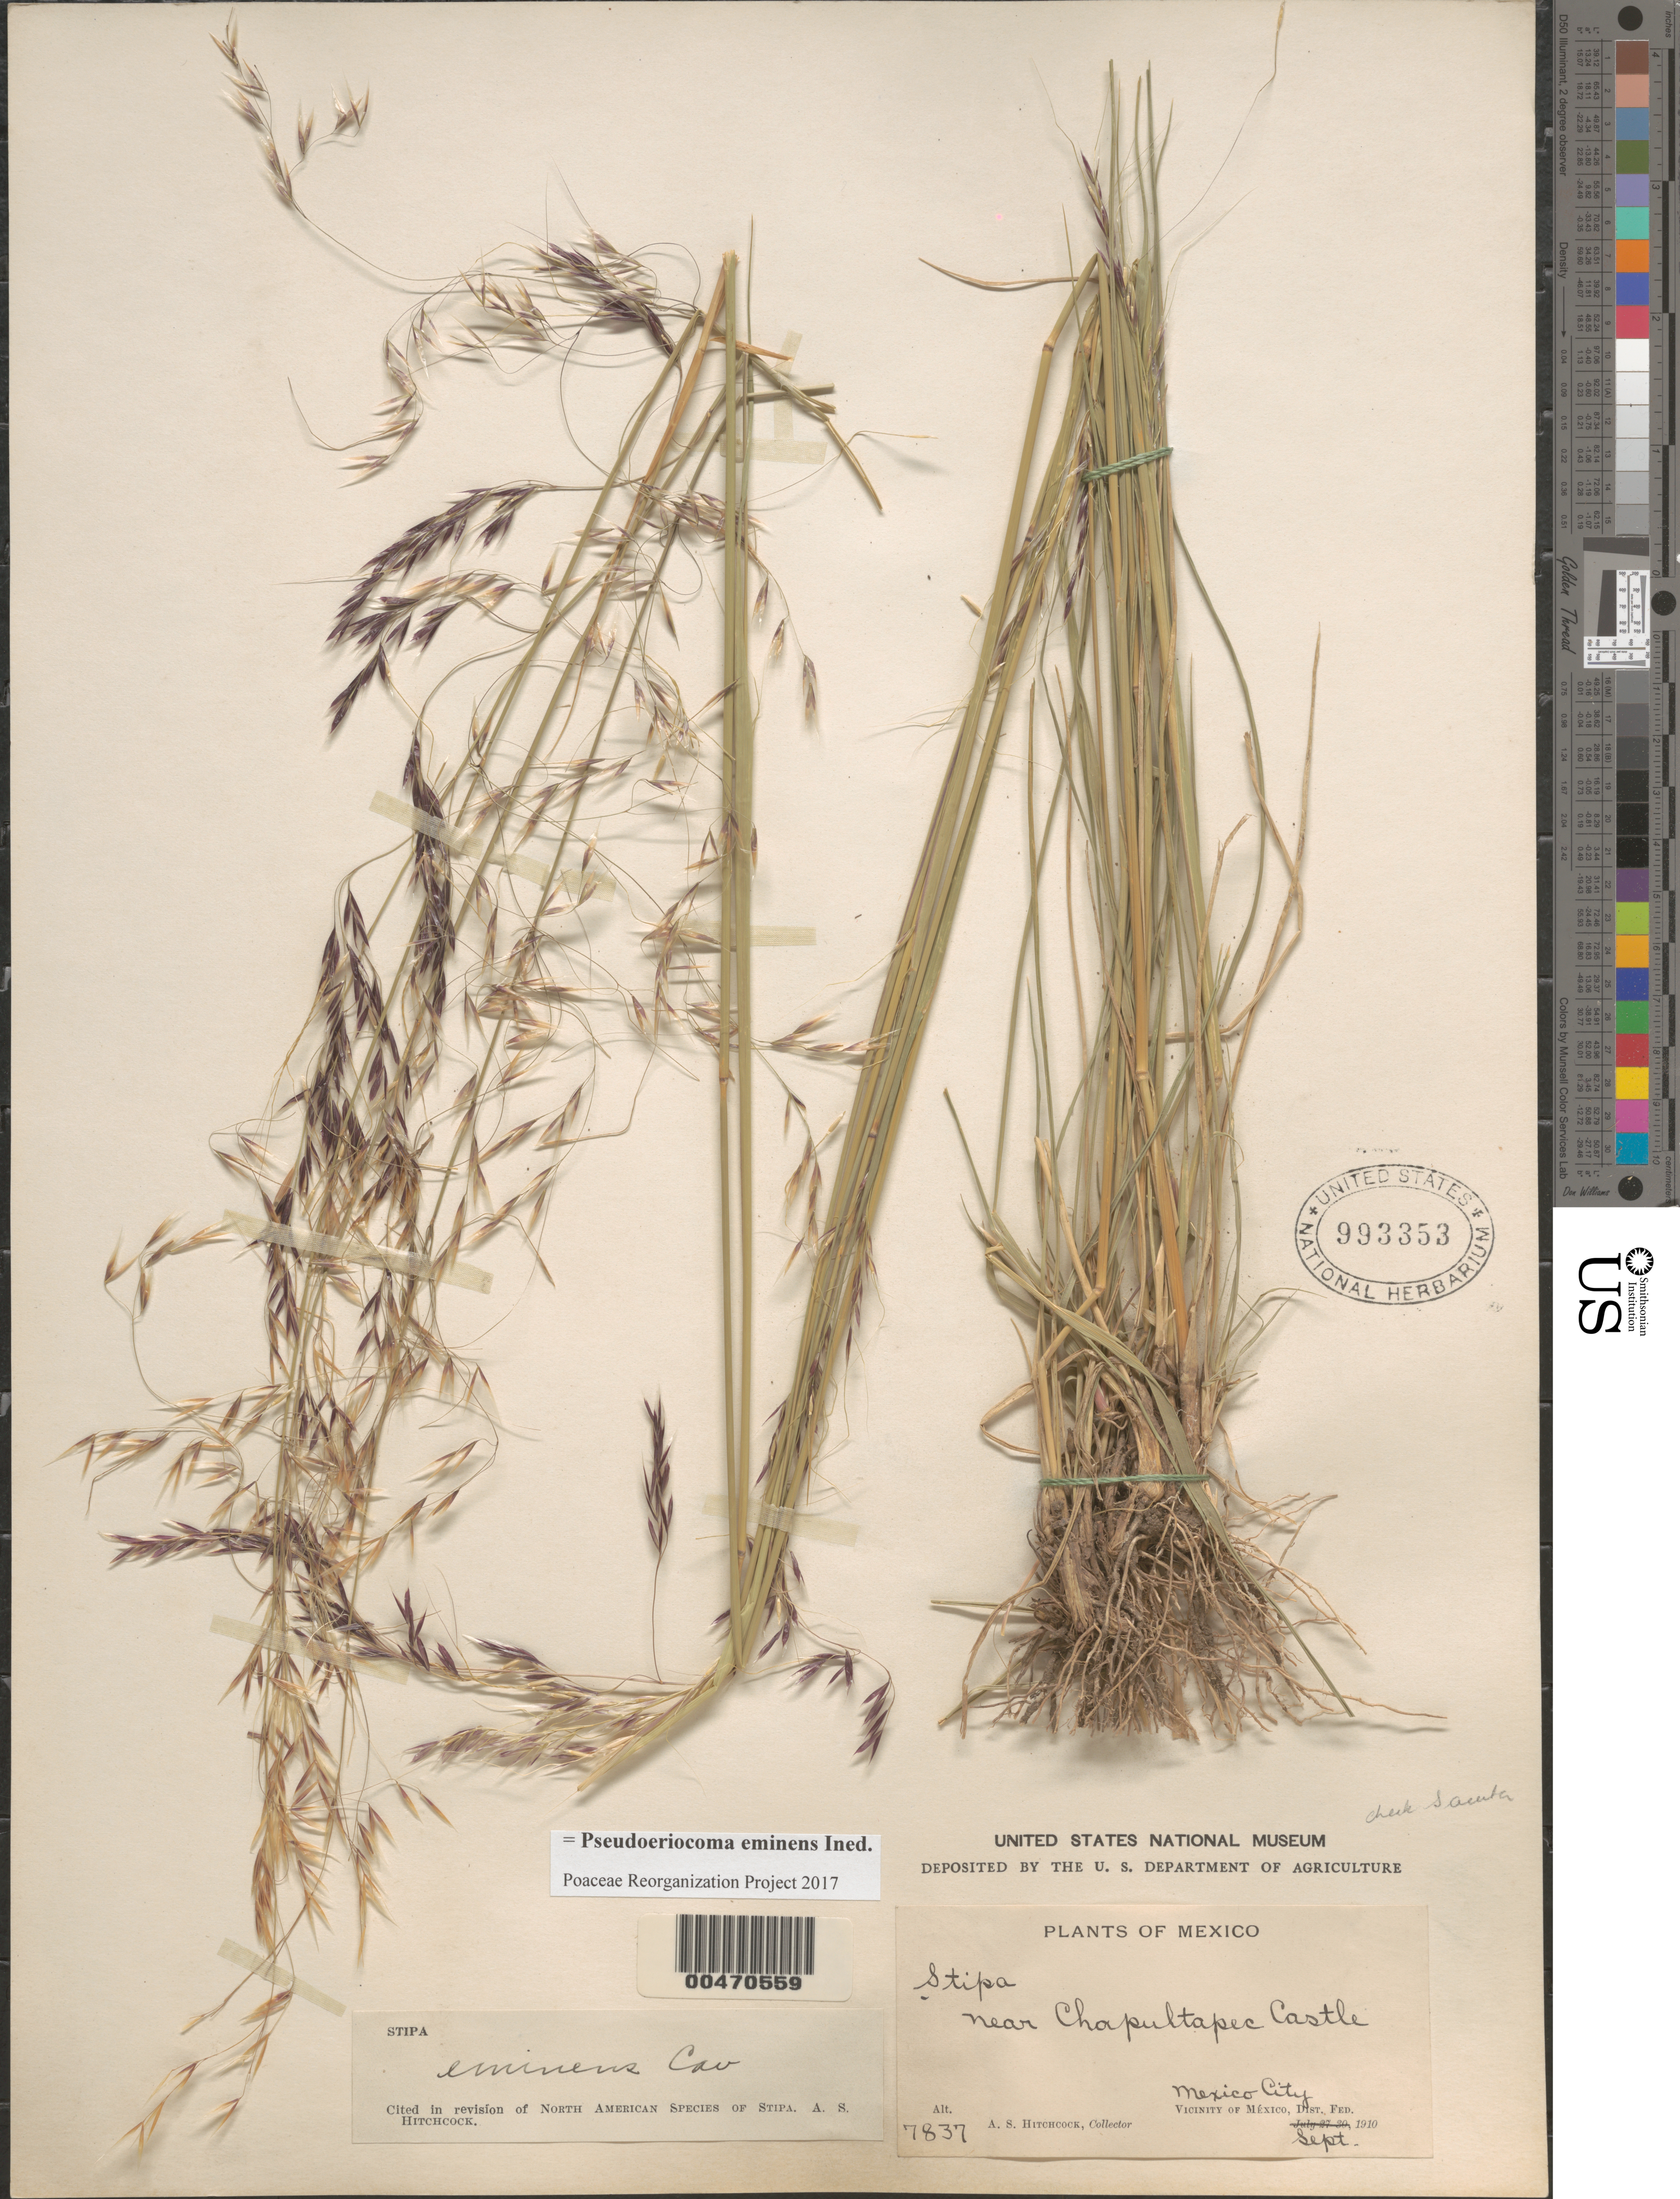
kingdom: Plantae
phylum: Tracheophyta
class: Liliopsida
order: Poales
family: Poaceae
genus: Pseudoeriocoma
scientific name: Pseudoeriocoma eminens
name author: (Cav.) Romasch.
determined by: Poaceae Reorganization Project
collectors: A. S. Hitchcock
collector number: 7837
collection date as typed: Sep 1910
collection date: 1910-09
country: Mexico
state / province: Distrito Federal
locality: Vicinity of México, Mexico City, near Chapultapec Castle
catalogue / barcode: US 993353